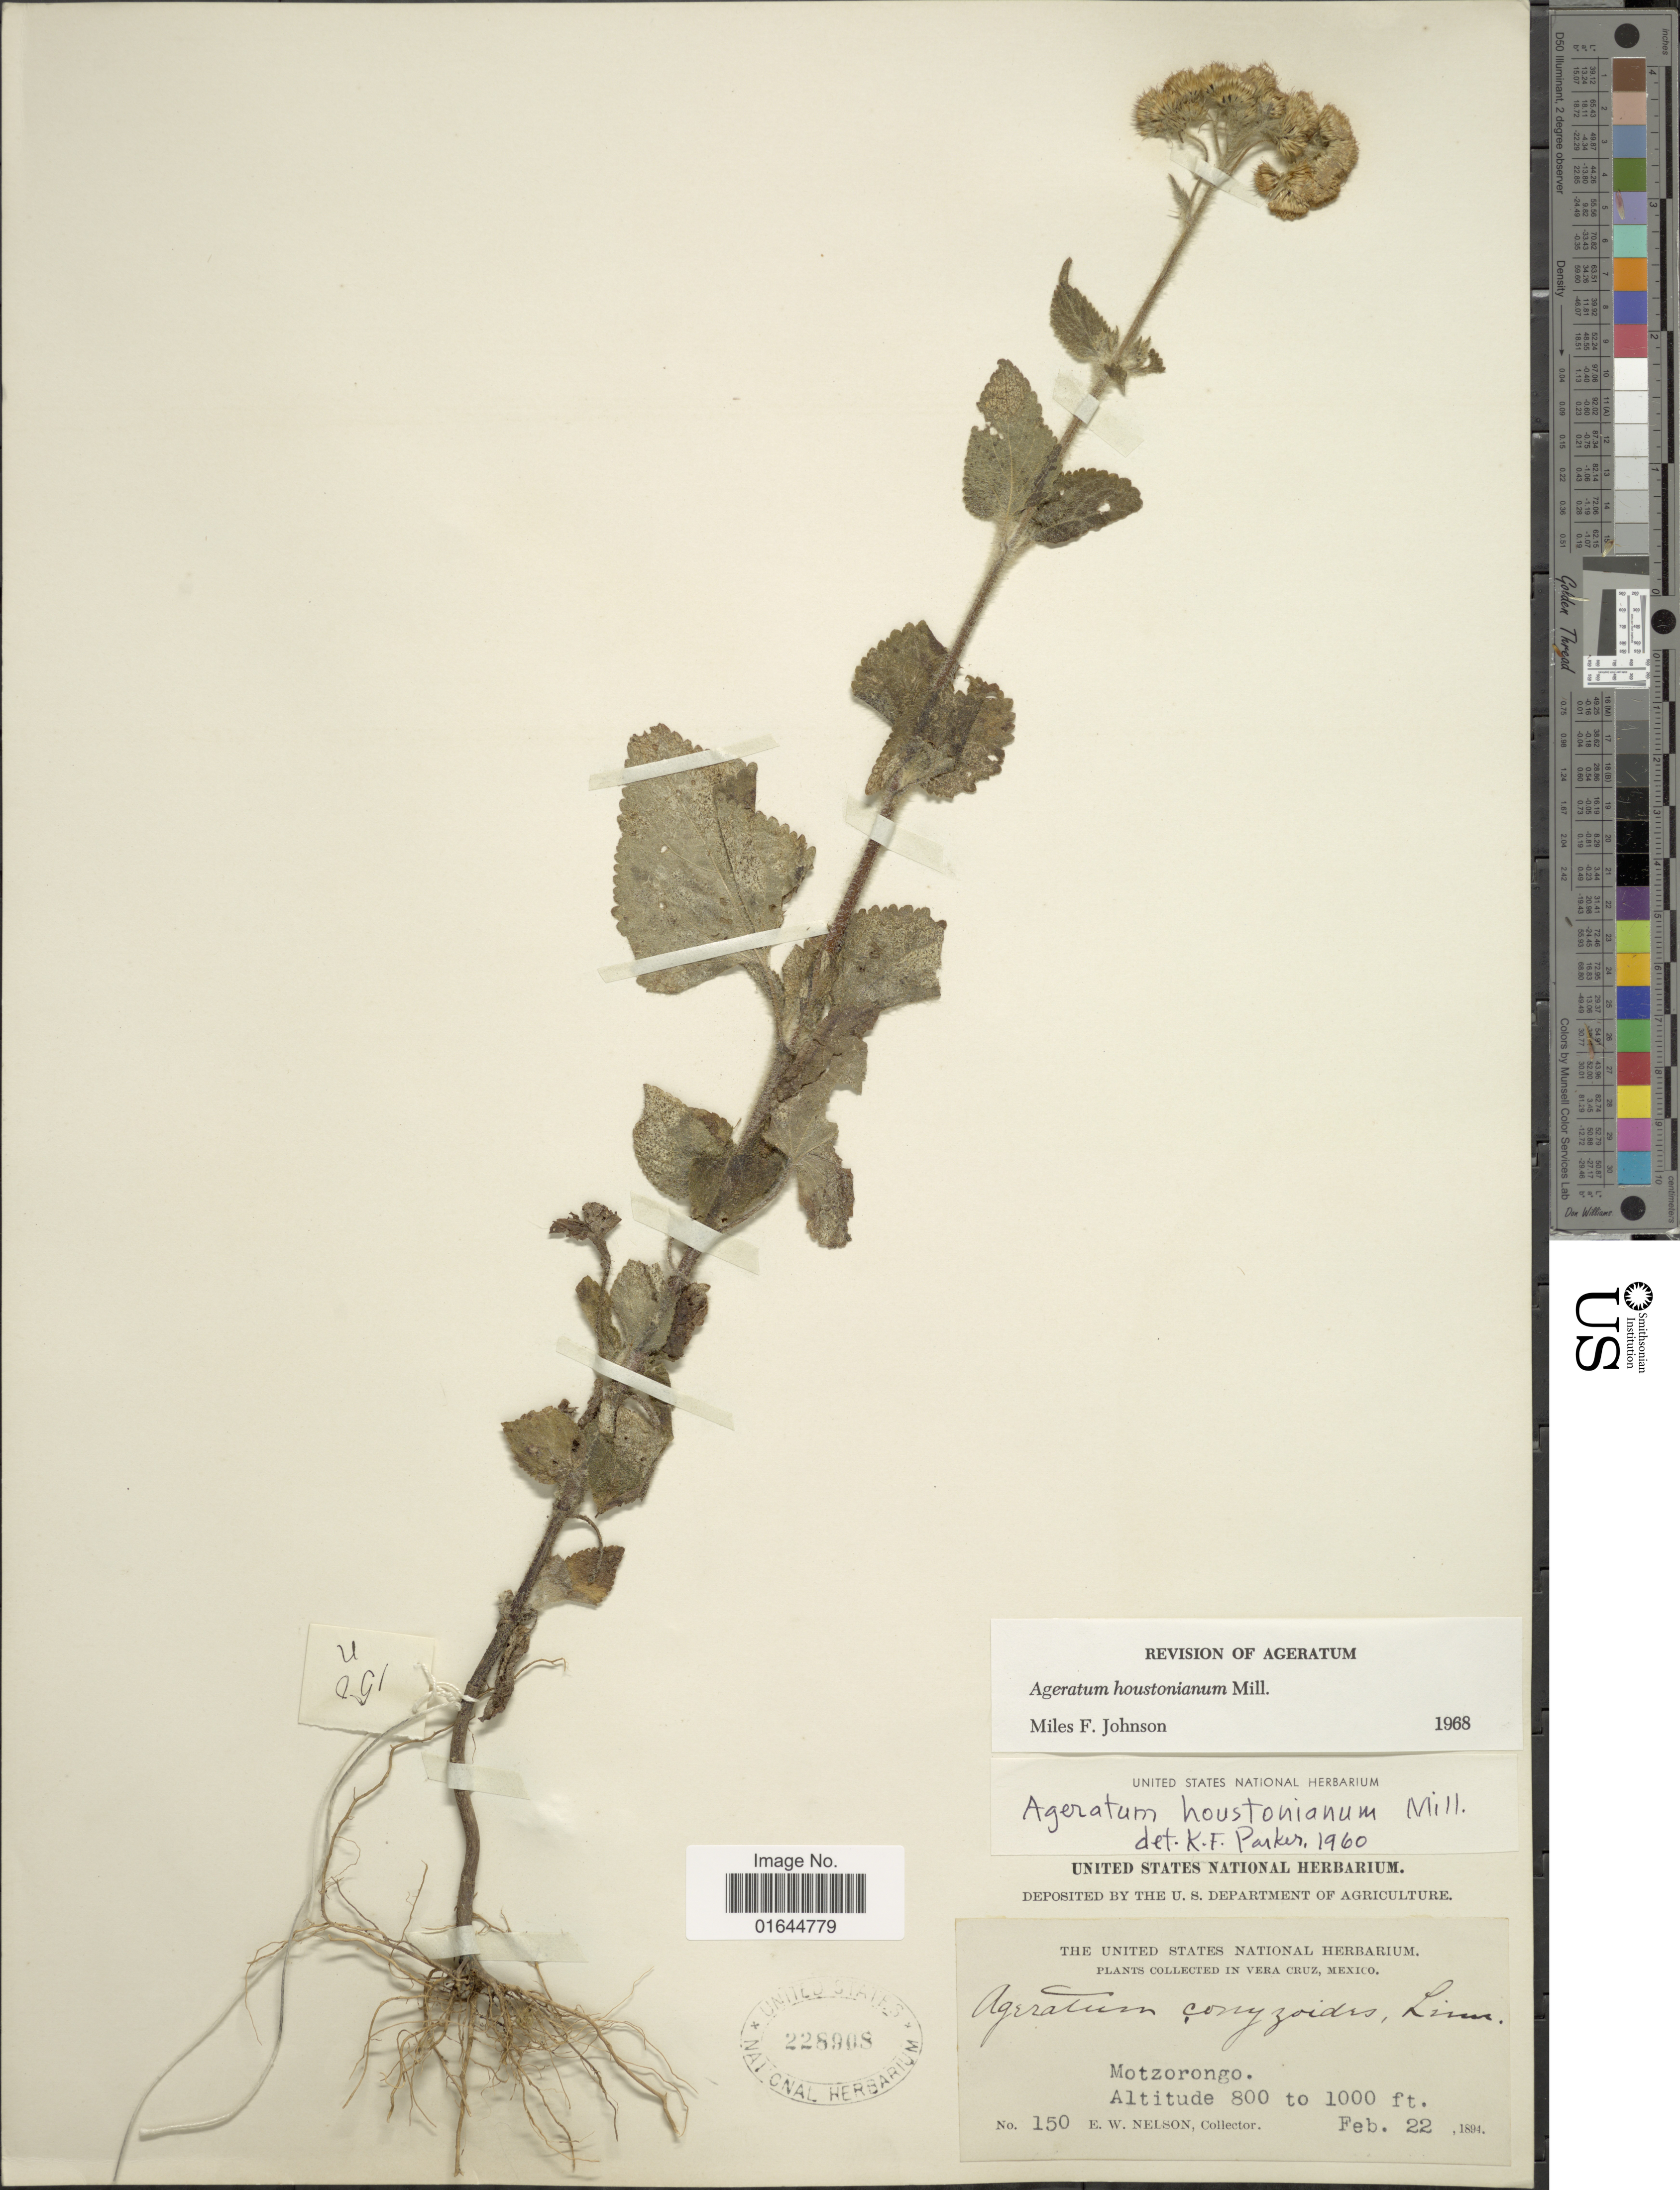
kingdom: Plantae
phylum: Tracheophyta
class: Magnoliopsida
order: Asterales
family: Asteraceae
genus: Ageratum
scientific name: Ageratum houstonianum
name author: Mill.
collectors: E. W. Nelson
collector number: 150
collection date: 1894-02-22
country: Mexico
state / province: Veracruz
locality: Mexico, Vera Cruz, Motzorongo.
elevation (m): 244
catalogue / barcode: US 228908